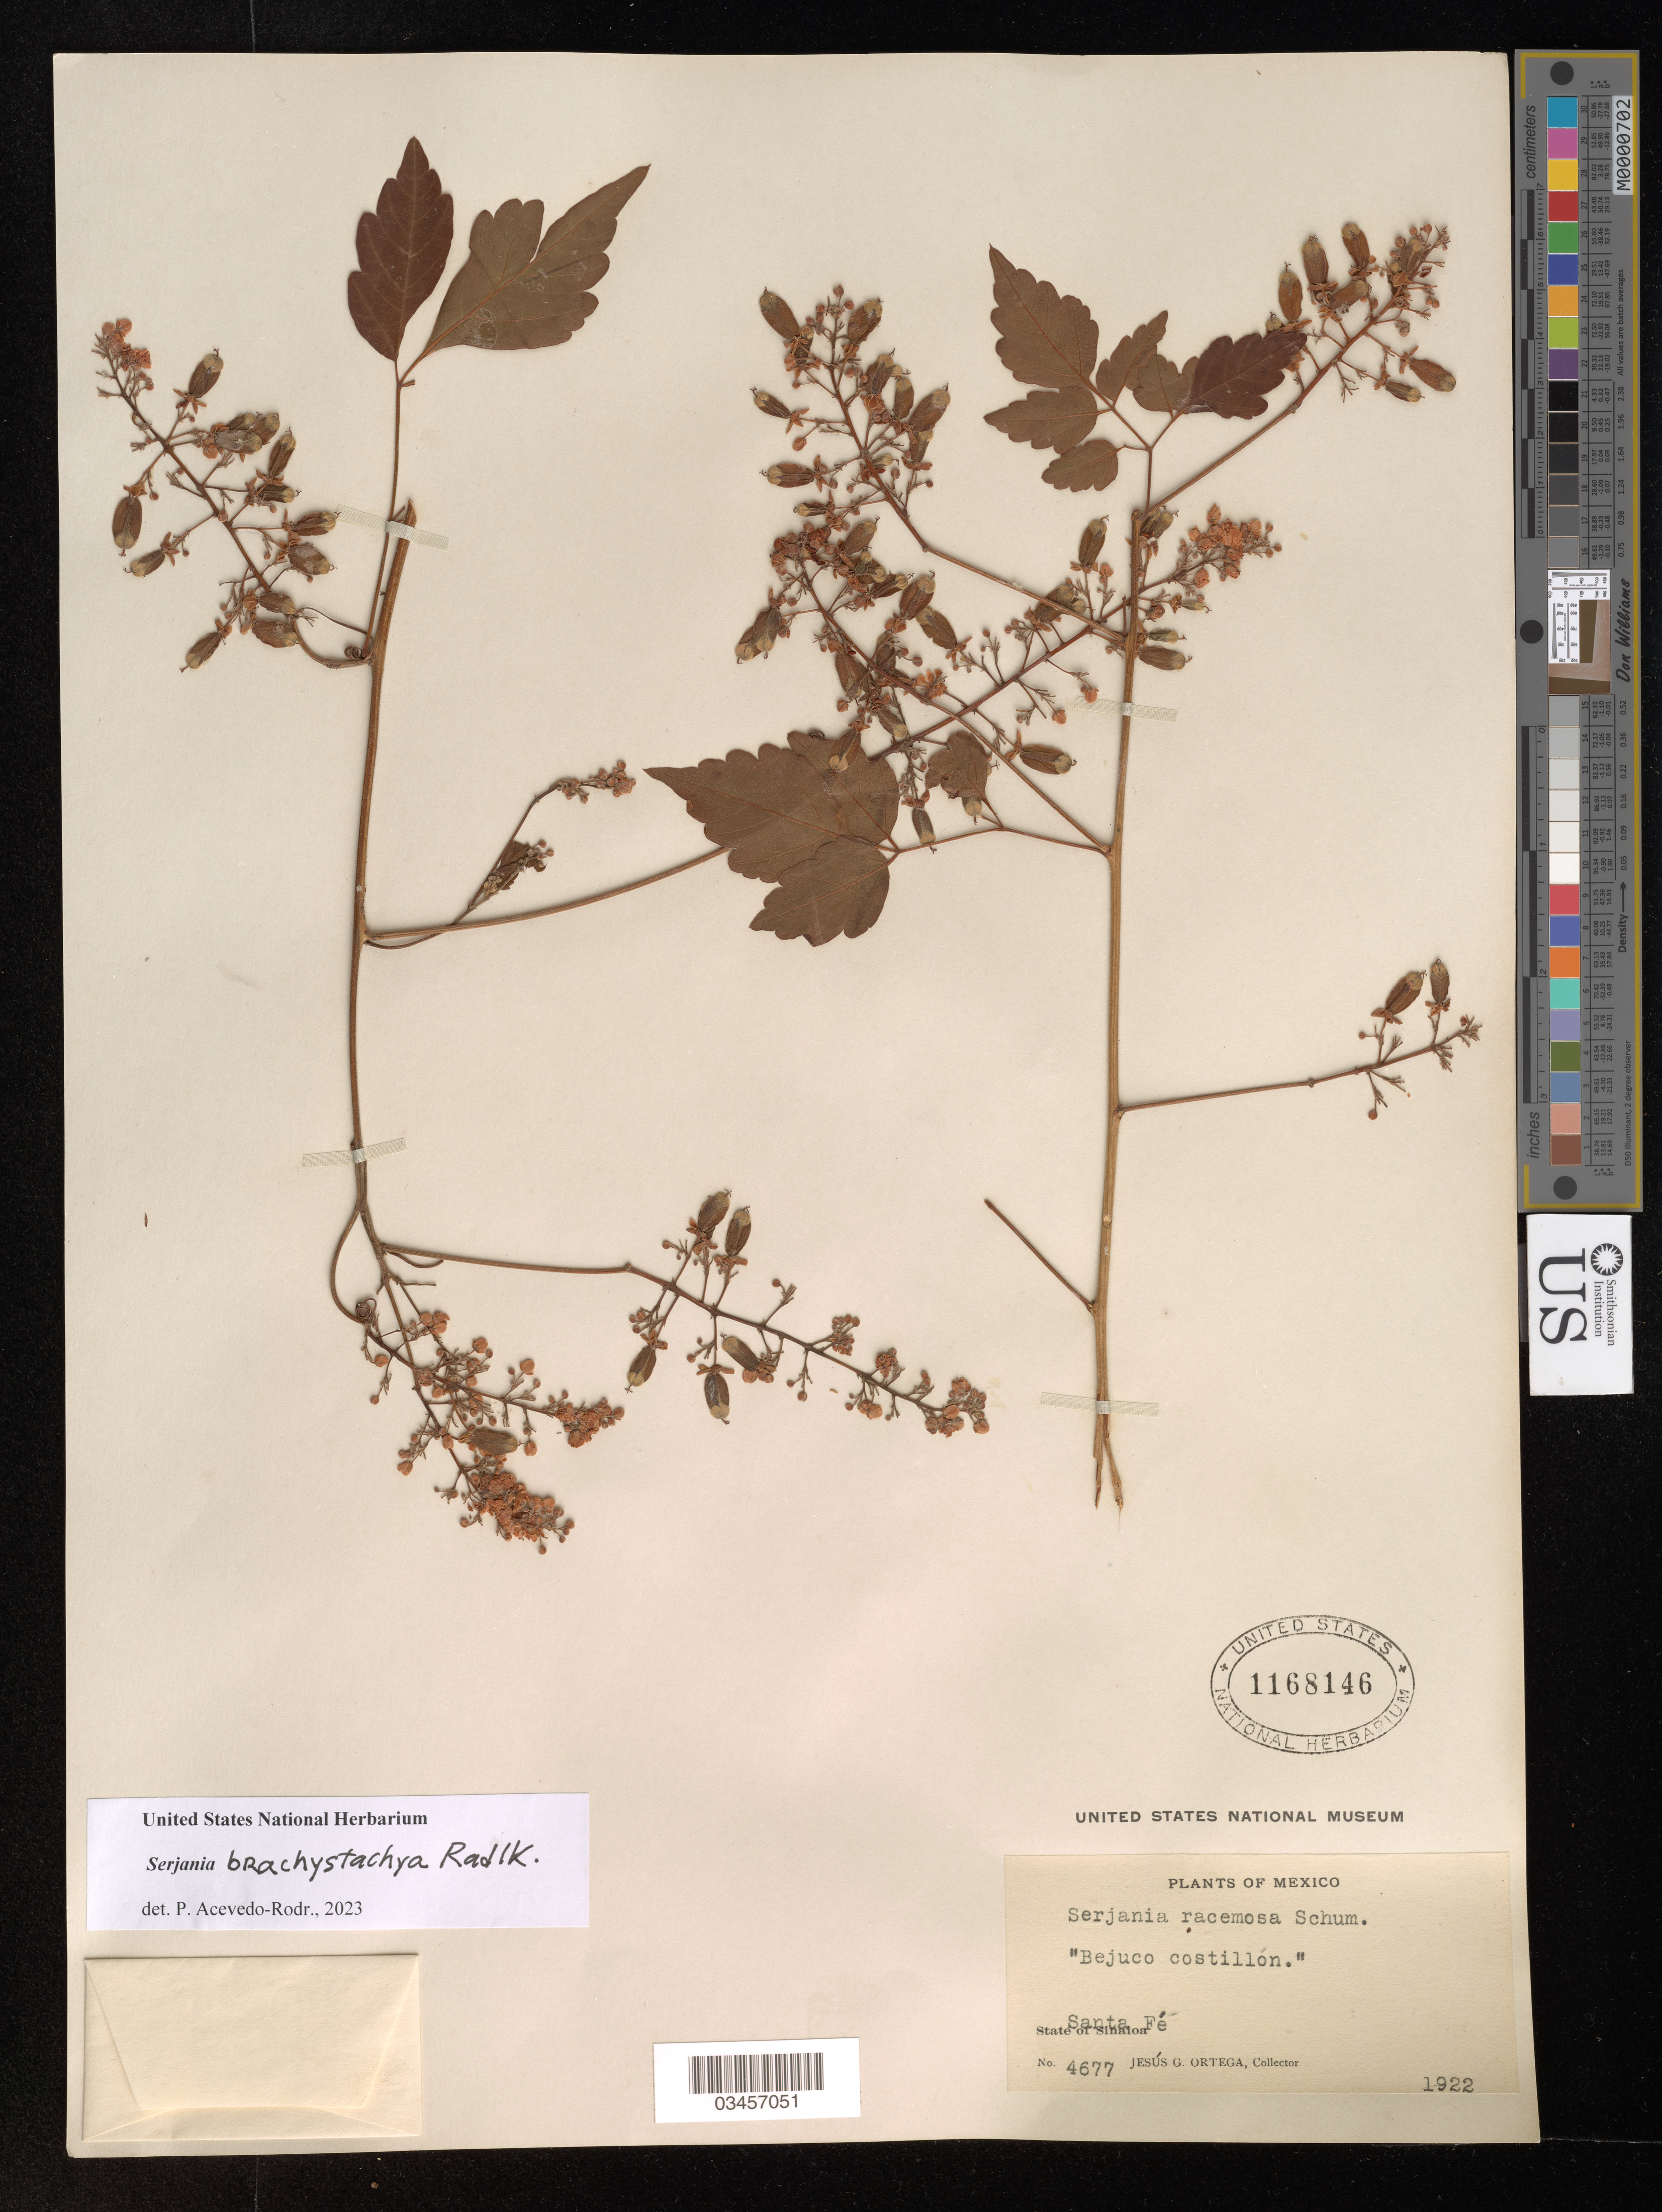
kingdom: Plantae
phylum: Tracheophyta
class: Magnoliopsida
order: Sapindales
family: Sapindaceae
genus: Serjania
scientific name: Serjania brachystachya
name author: Radlk.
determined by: Acevedo-Rodriguez, P., (US), Smithsonian Institution - National Museum of Natural History (UNITED STATES)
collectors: J. Ortega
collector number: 4677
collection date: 1922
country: Mexico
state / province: Sinaloa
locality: Santa Fé.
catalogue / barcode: US 1168146